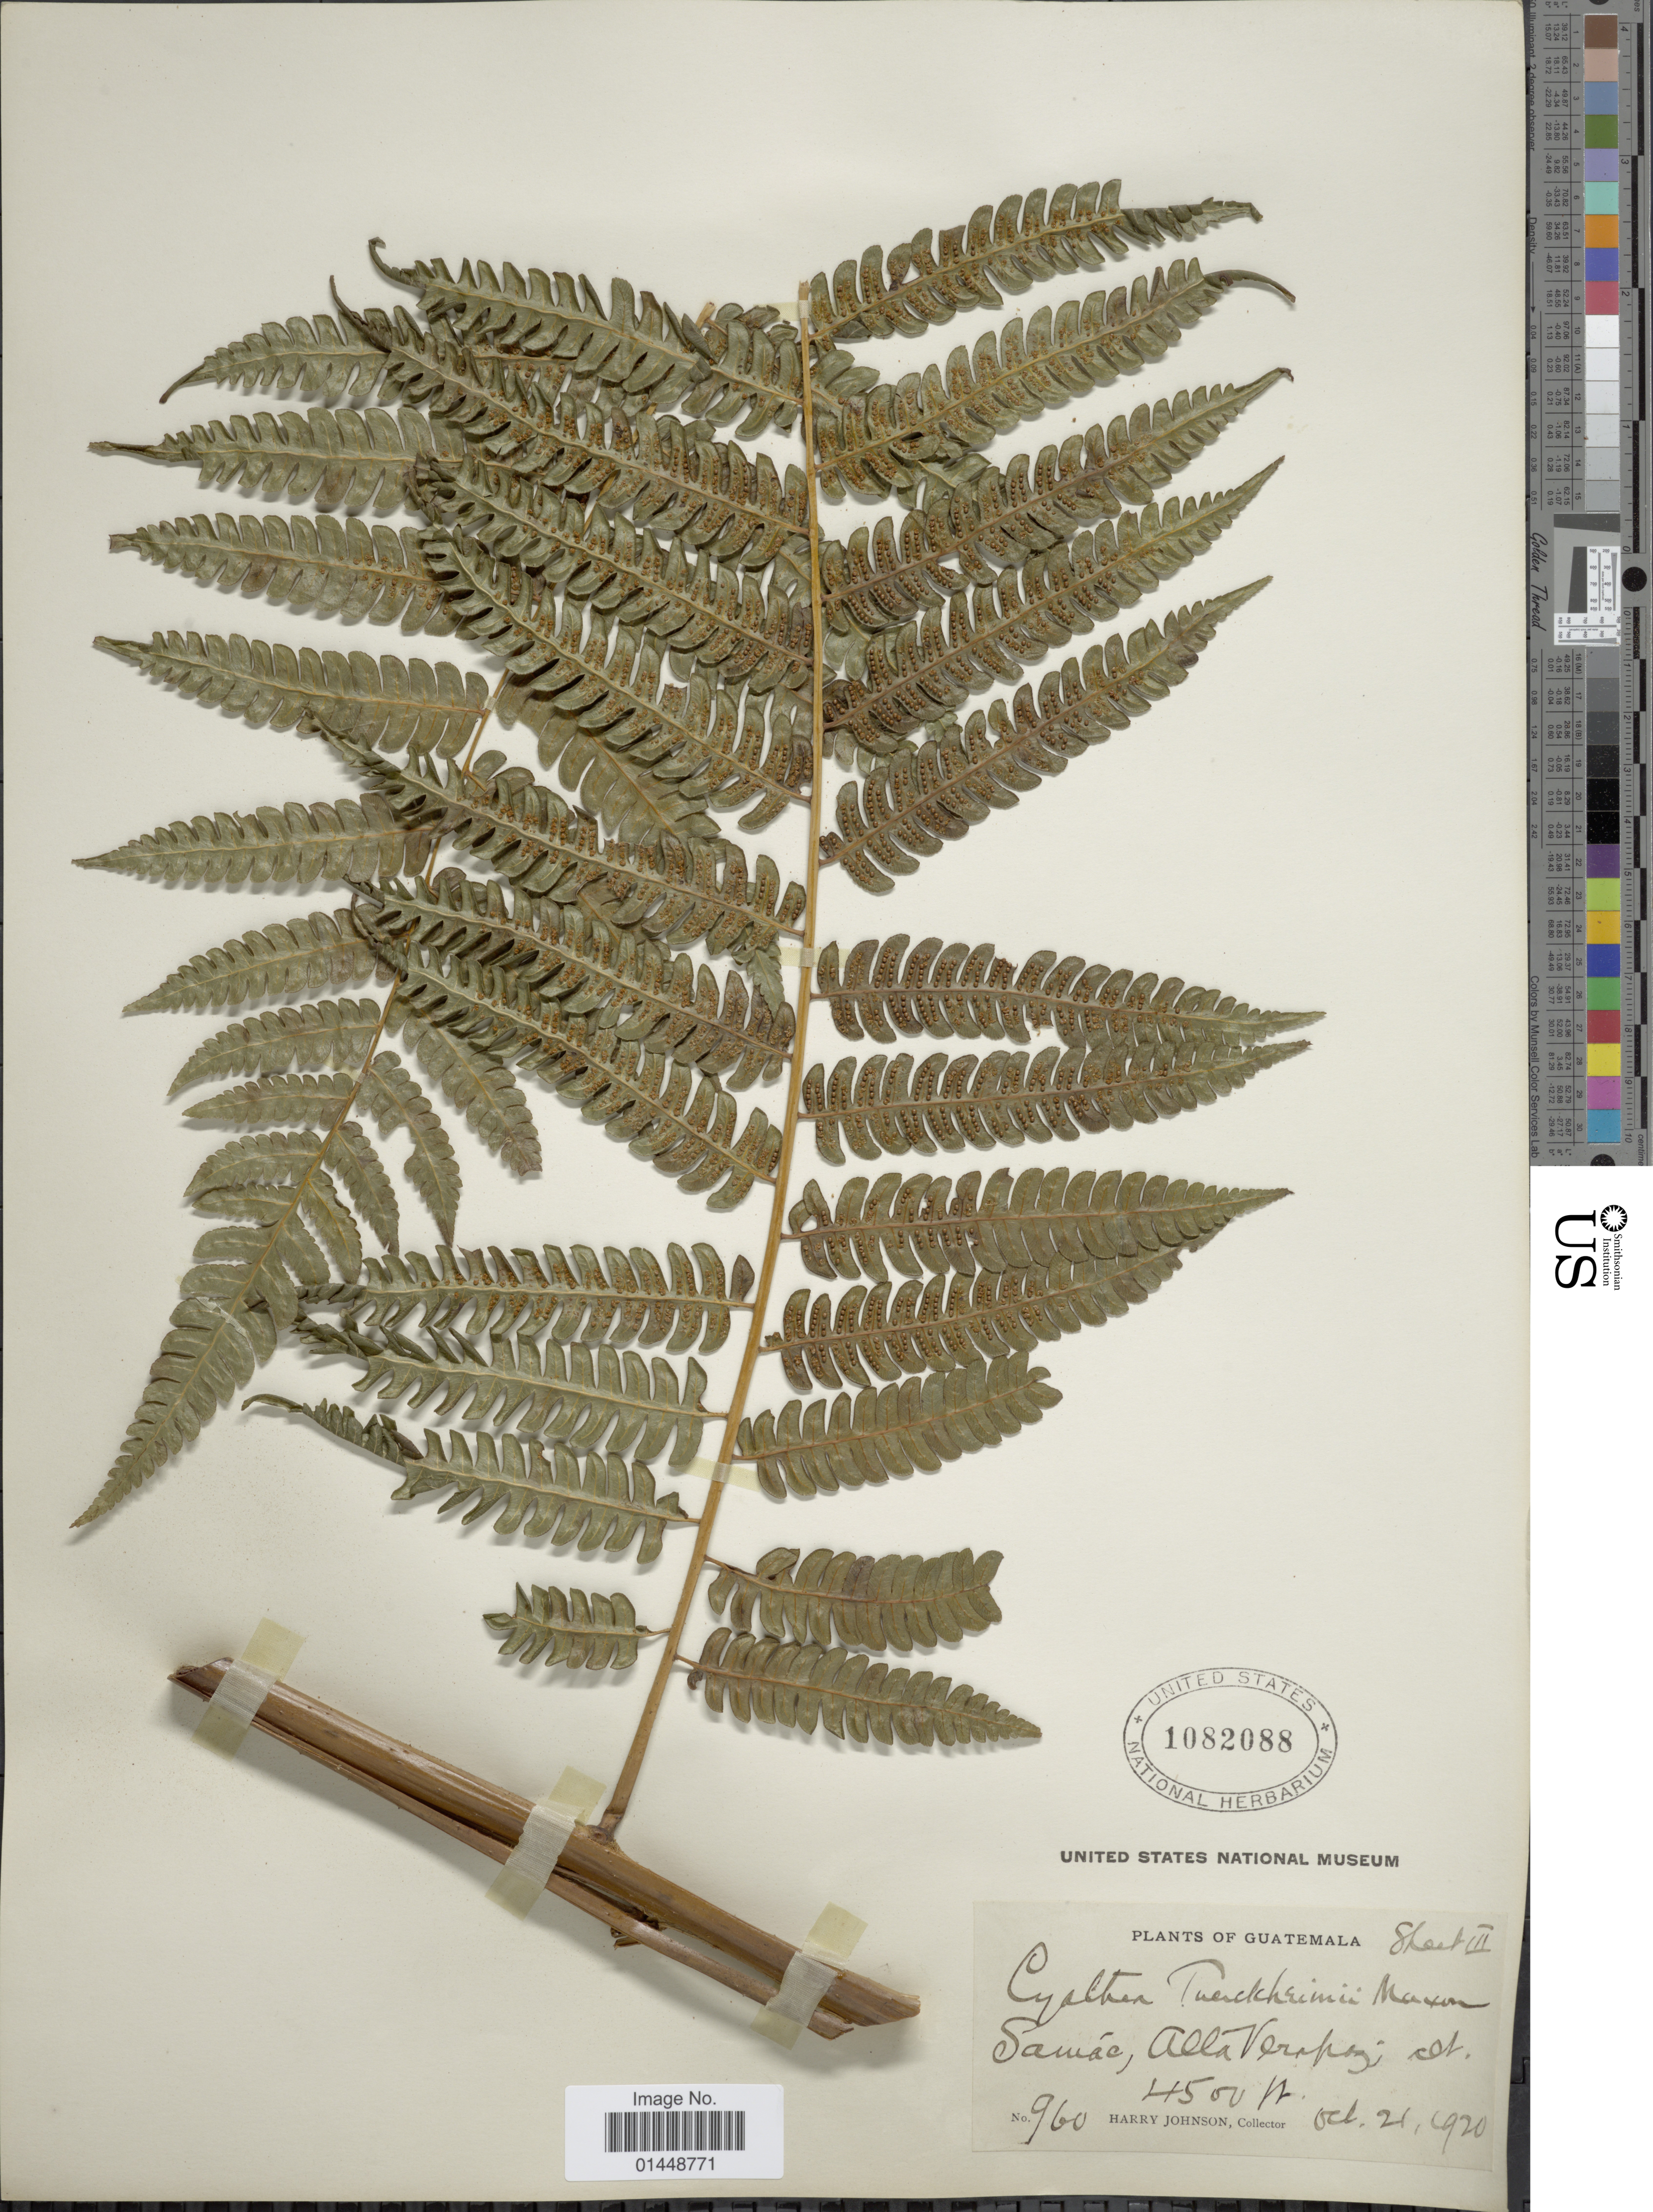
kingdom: Plantae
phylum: Tracheophyta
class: Polypodiopsida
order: Cyatheales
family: Cyatheaceae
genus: Cyathea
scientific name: Cyathea divergens var. tuerckheimii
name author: (Maxon) R.M. Tryon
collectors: H. Johnson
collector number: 960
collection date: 1920-10-21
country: Guatemala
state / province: Alta Verapaz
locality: Samác, Alta Verapaz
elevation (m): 1372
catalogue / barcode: US 1082088